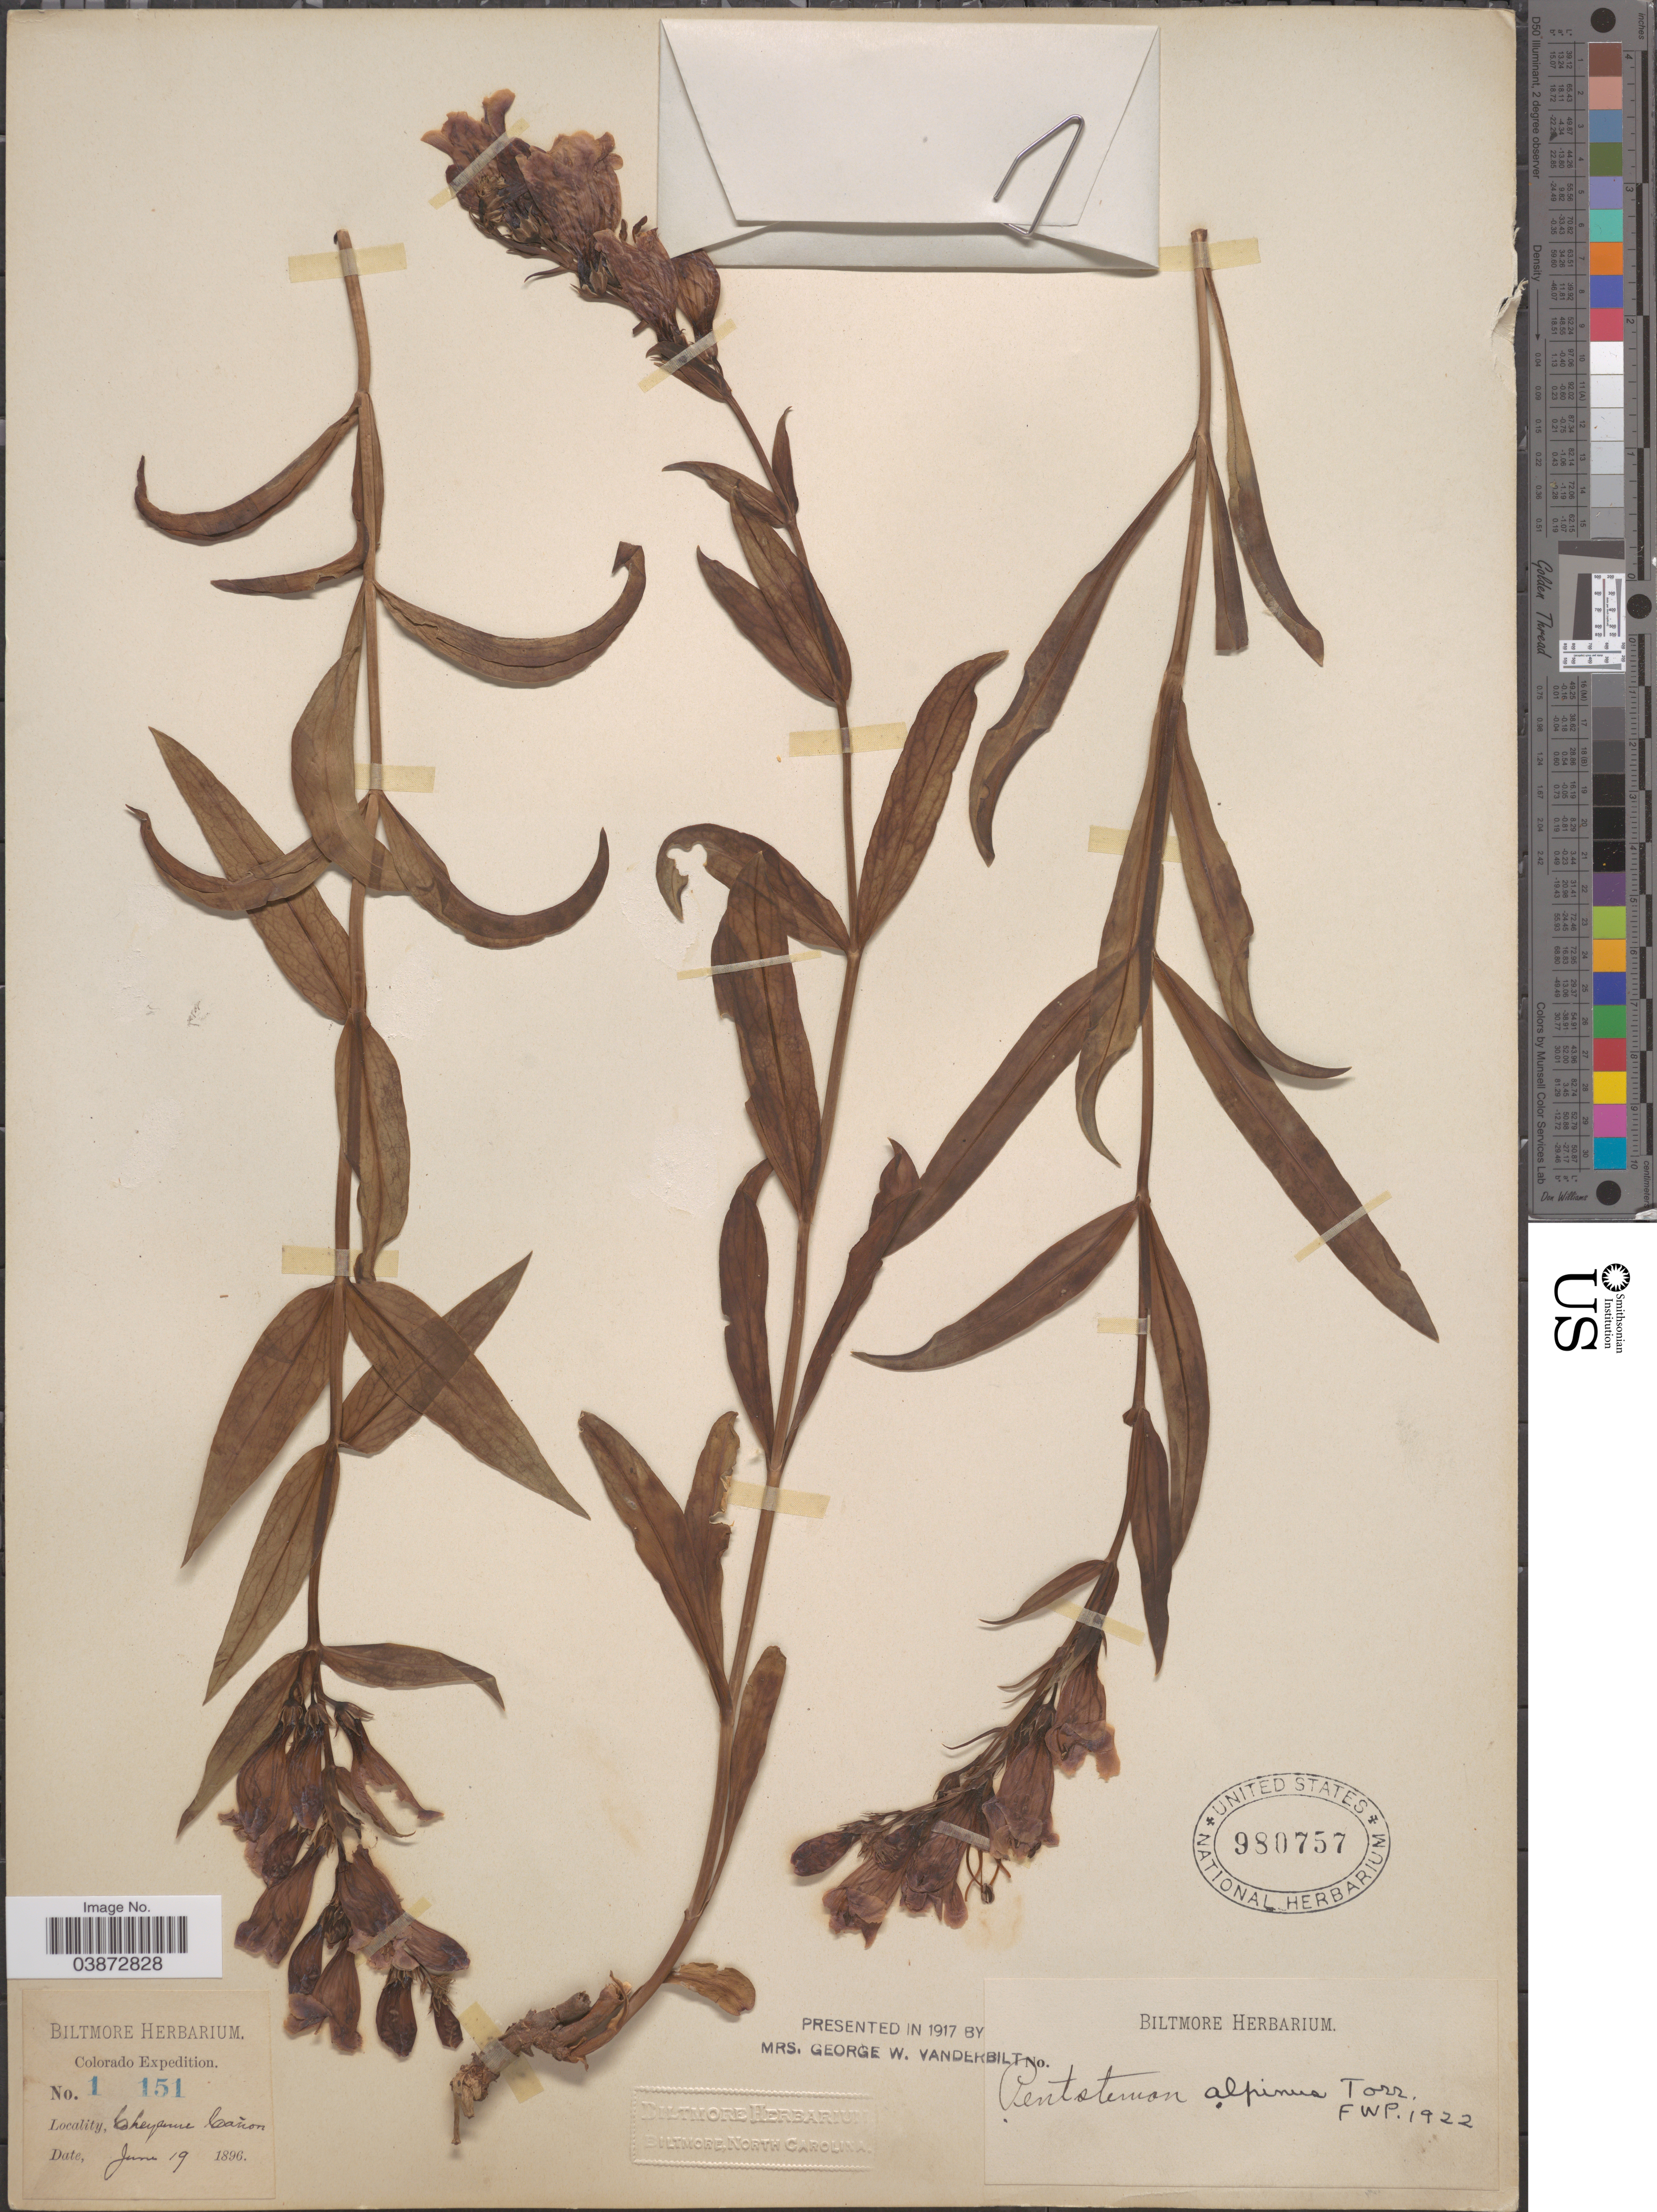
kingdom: Plantae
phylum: Tracheophyta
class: Magnoliopsida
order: Lamiales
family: Plantaginaceae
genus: Penstemon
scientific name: Penstemon alpinus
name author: Torr.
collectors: ex herb. Biltmore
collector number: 1151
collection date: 1896-06-19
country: United States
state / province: Colorado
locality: Cheyenne Cañon.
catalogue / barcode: US 980757